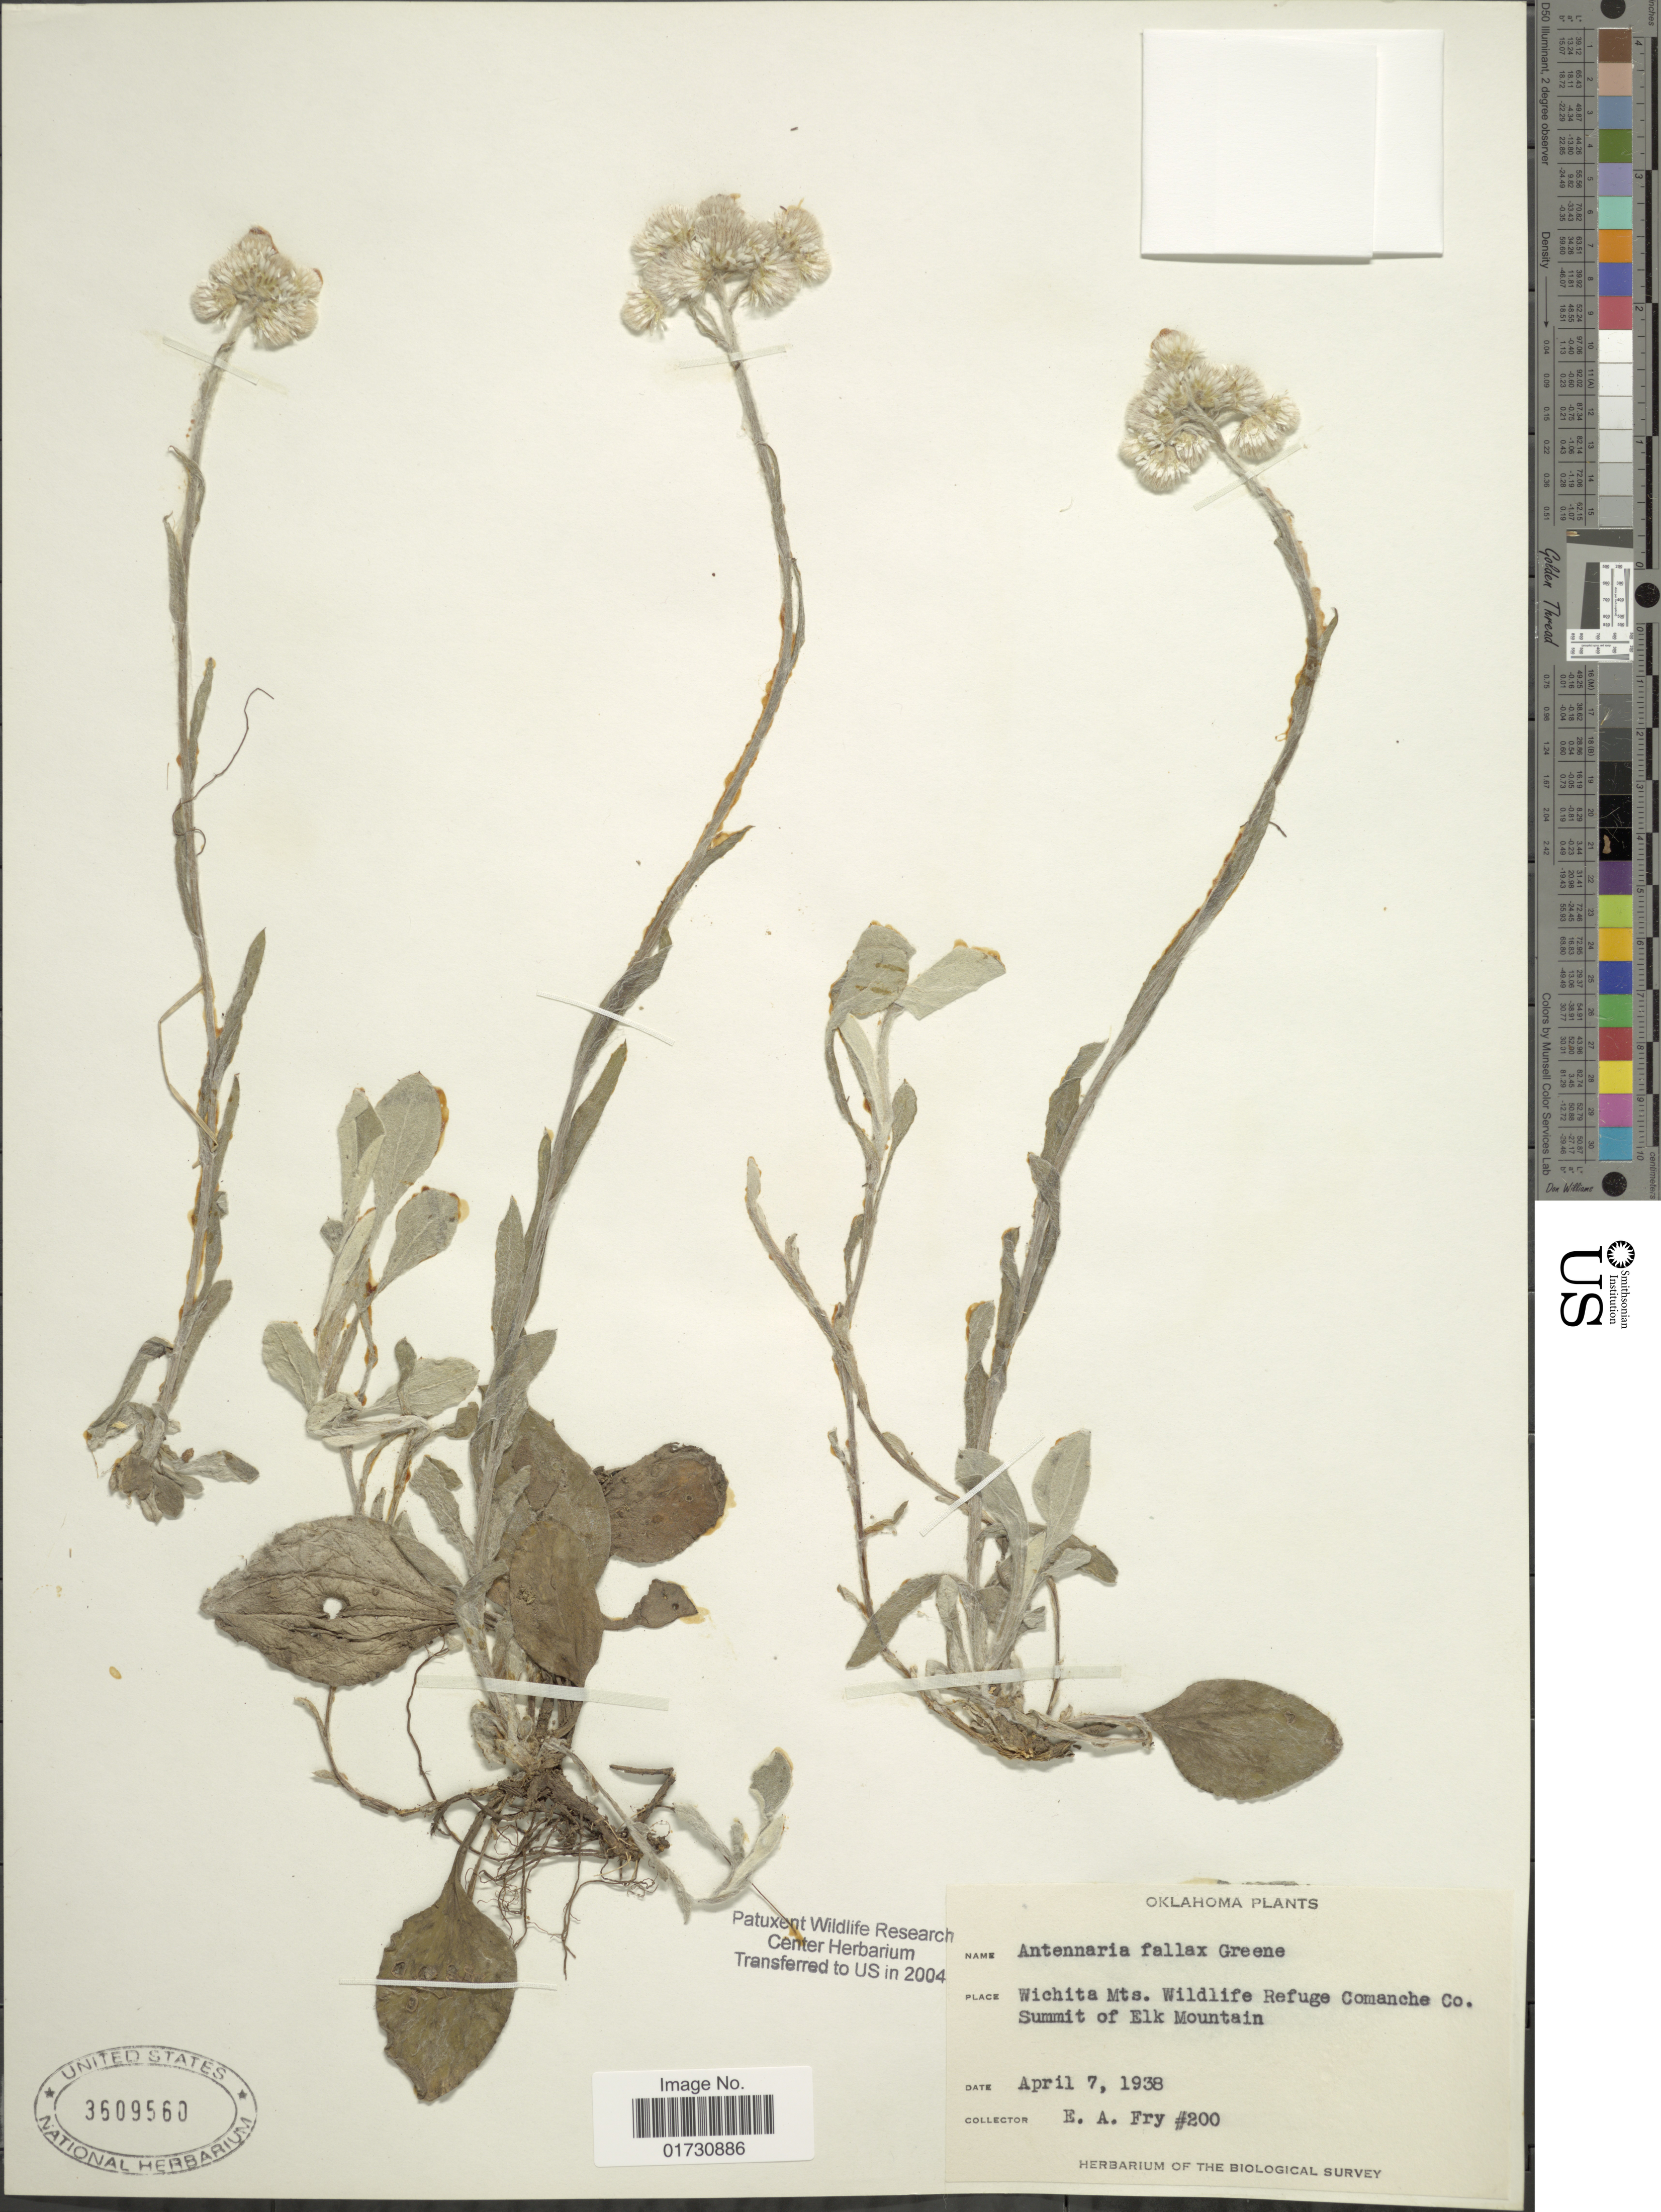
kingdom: Plantae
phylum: Tracheophyta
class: Magnoliopsida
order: Asterales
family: Asteraceae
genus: Antennaria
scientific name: Antennaria fallax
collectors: E. Fry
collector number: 200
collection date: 1938-04-07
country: United States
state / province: Oklahoma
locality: Wichita Mts., Wildlife Refuge Comanche Co., Summit of Elk Mountain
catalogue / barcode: US 3609560